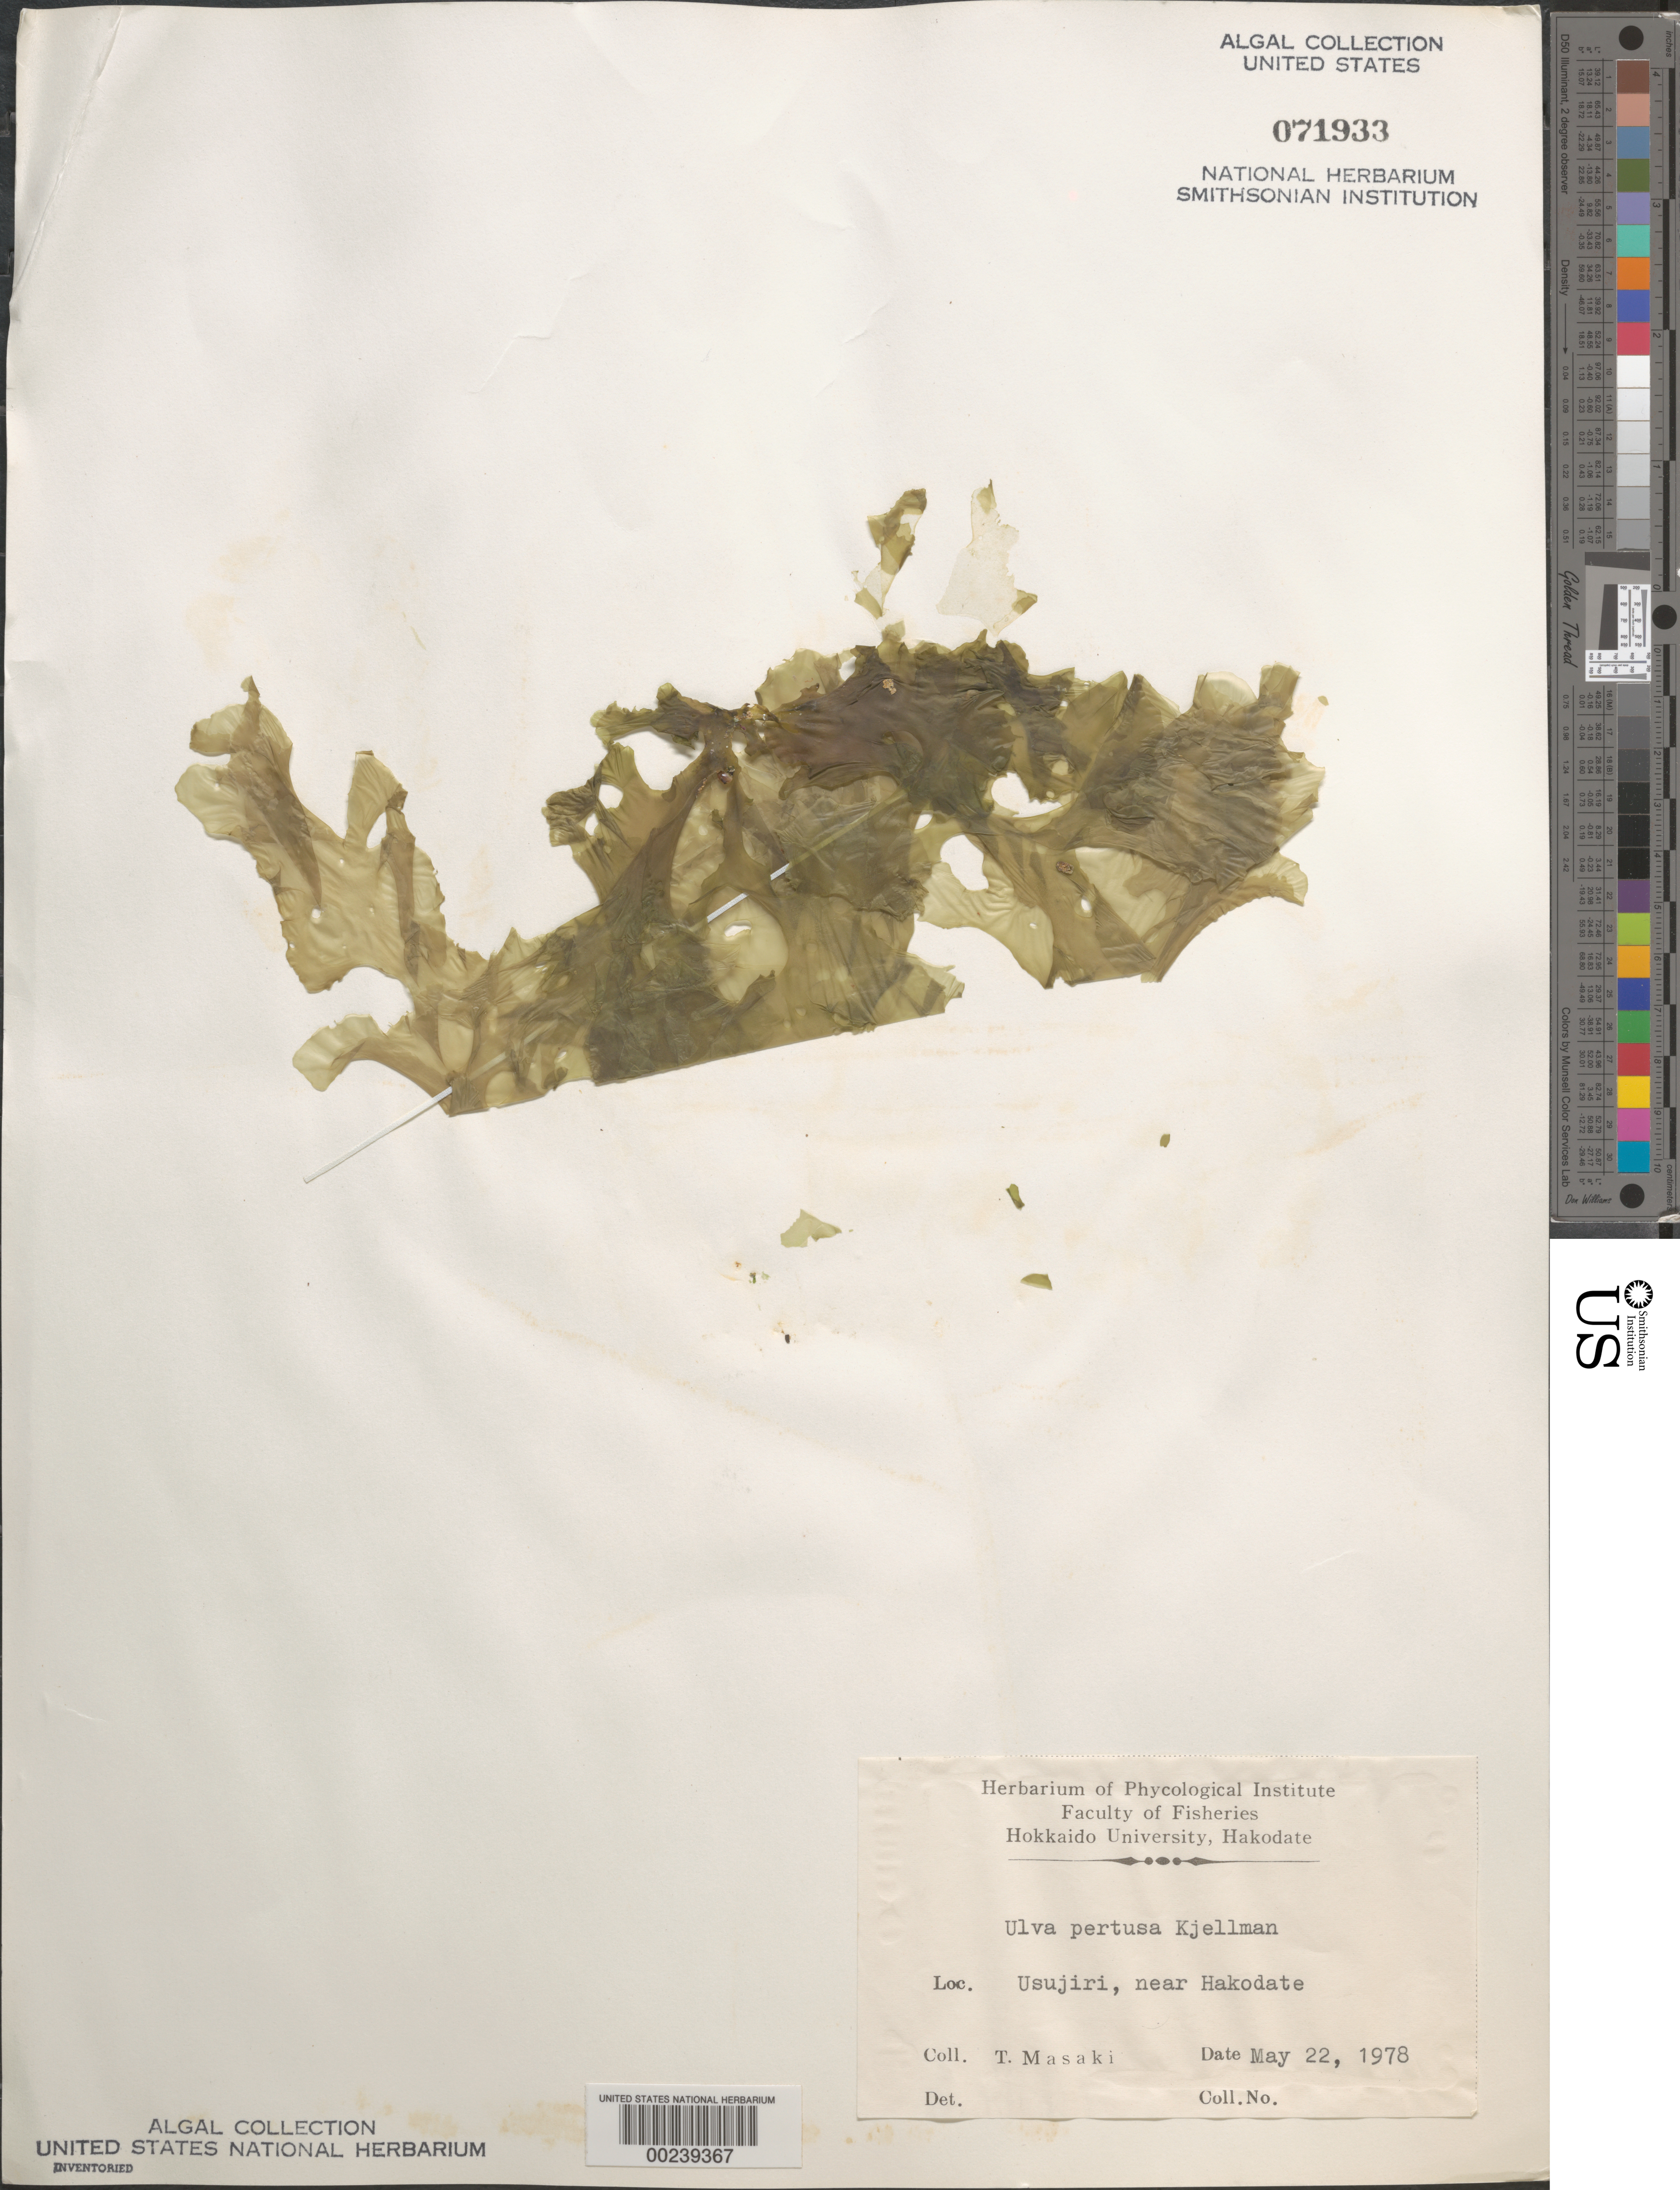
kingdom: Plantae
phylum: Chlorophyta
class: Ulvophyceae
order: Ulvales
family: Ulvaceae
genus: Ulva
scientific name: Ulva australis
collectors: T. Masaki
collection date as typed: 22 May 1978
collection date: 1978-05-22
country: Japan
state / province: Hokkaido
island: Hokkaido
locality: Usujiri, near Hakodate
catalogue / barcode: US 71933